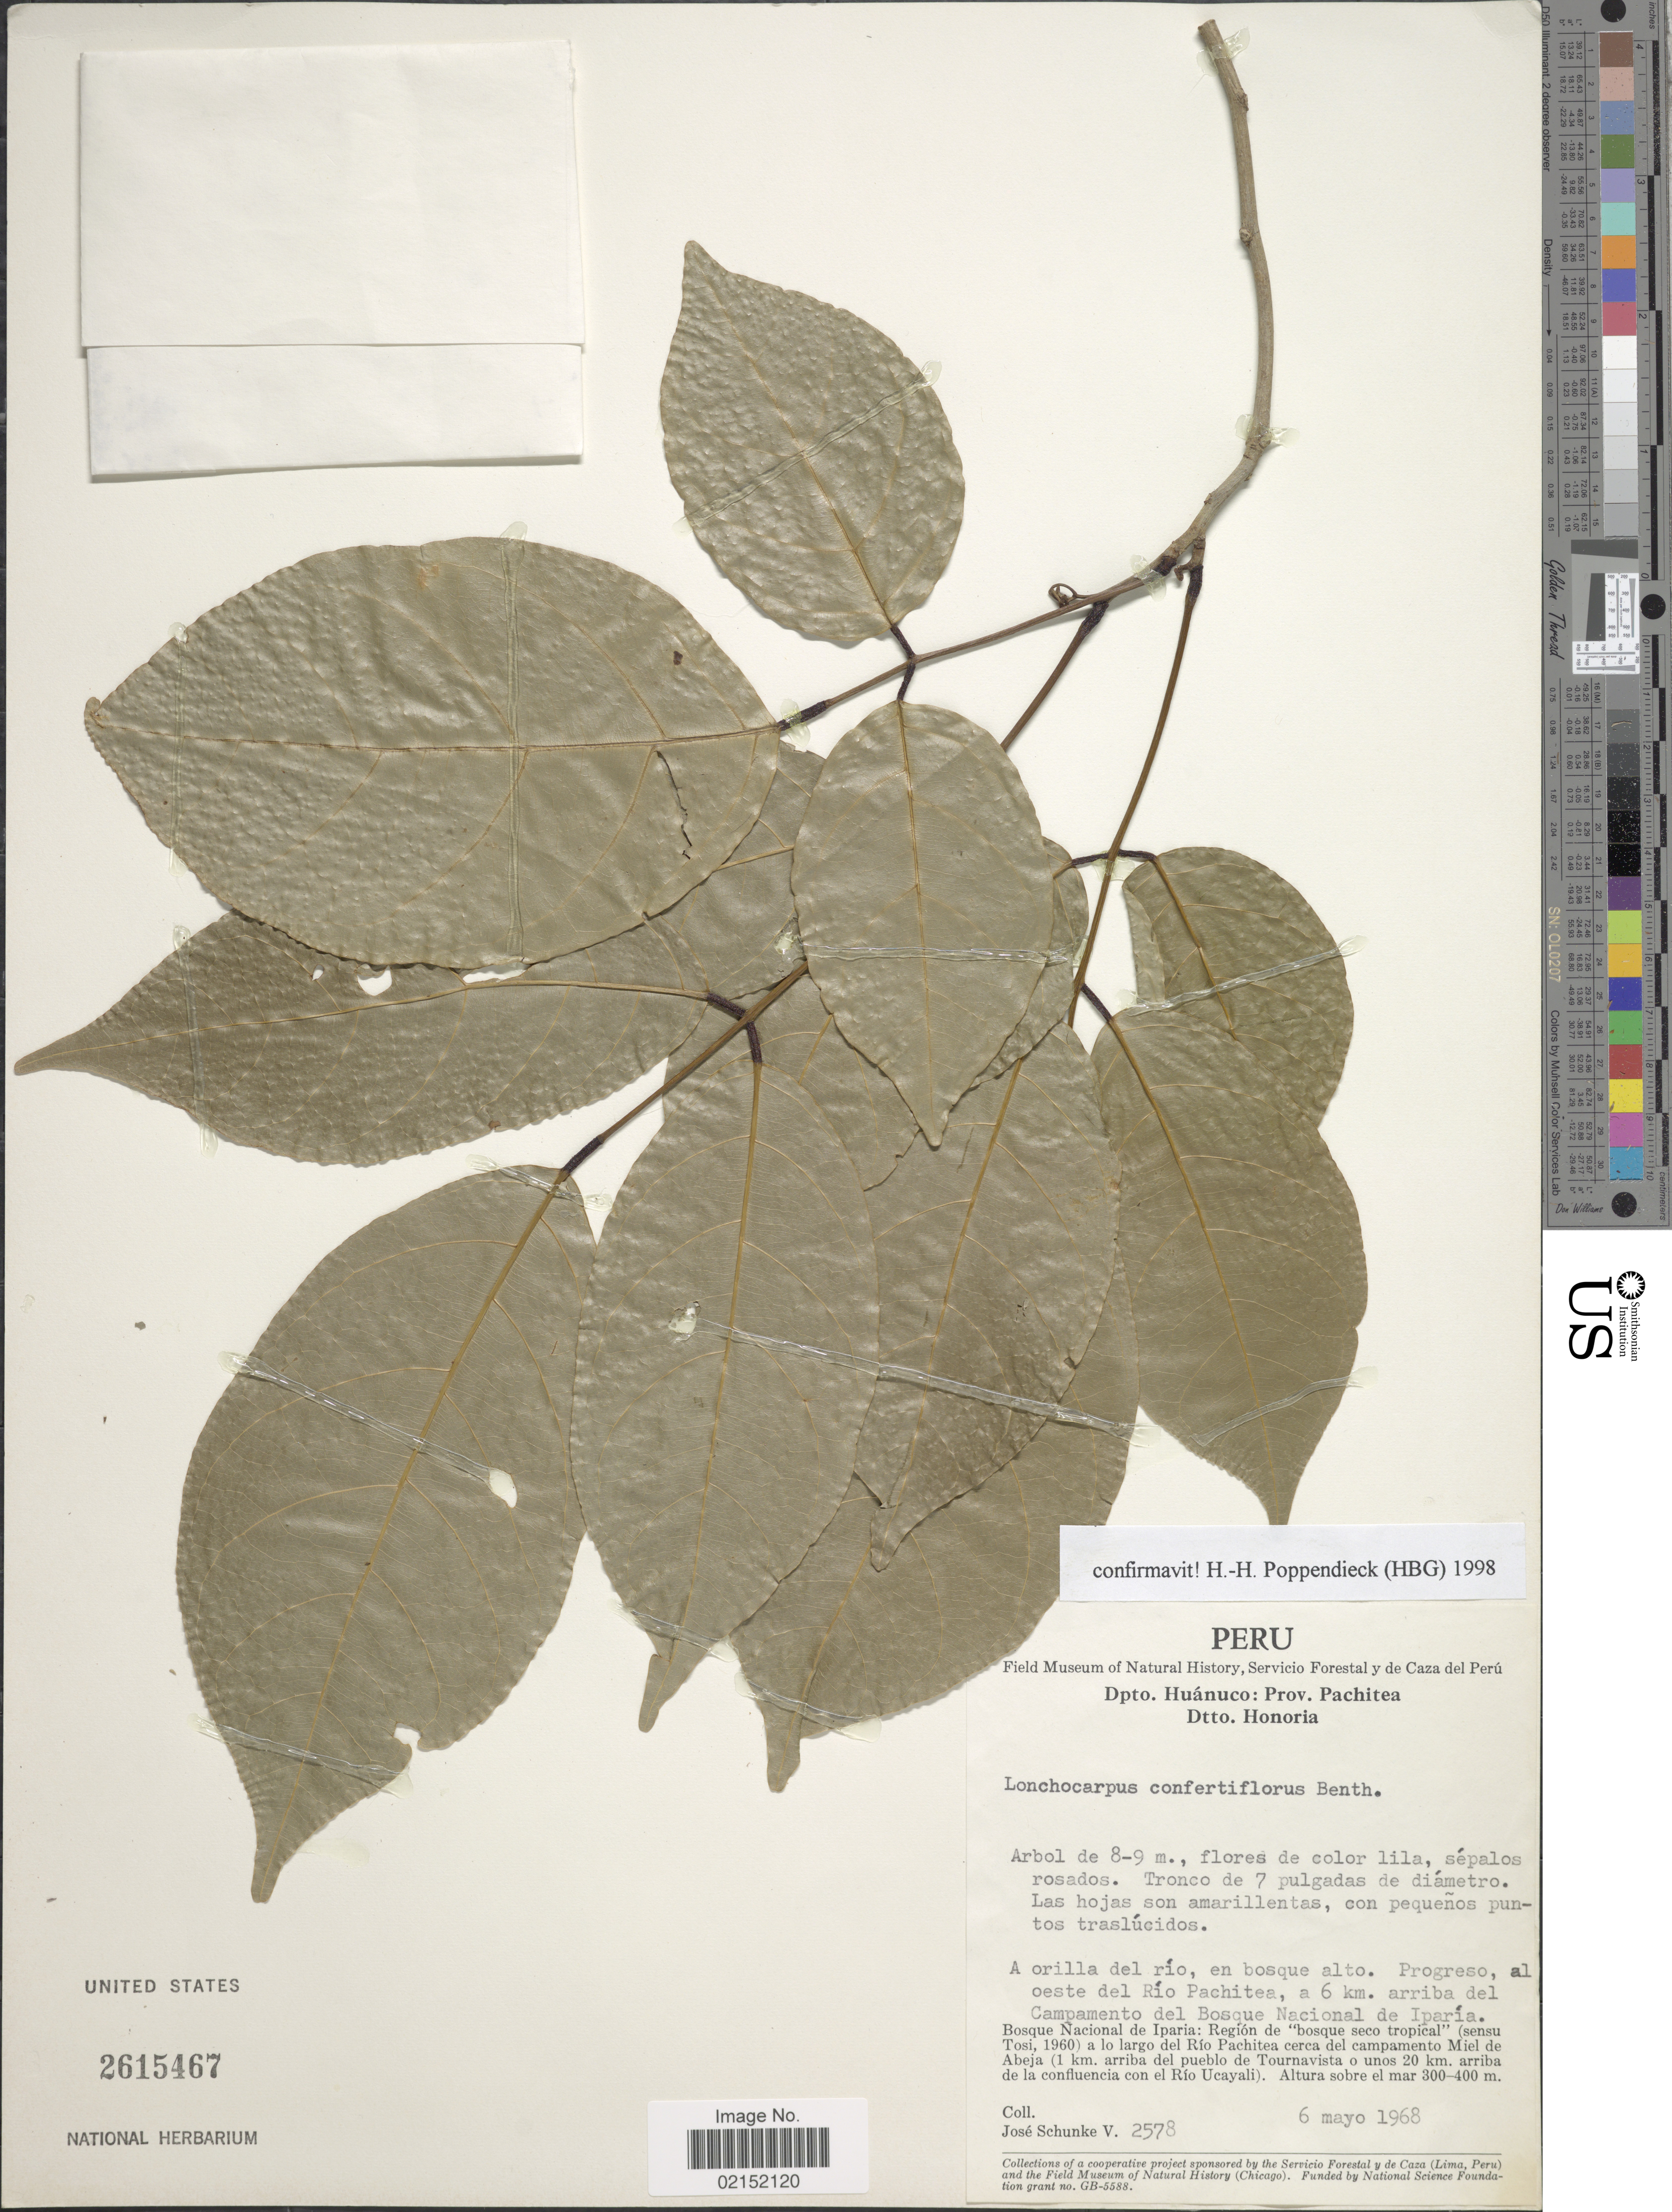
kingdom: Plantae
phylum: Tracheophyta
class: Magnoliopsida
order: Fabales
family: Fabaceae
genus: Lonchocarpus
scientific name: Lonchocarpus confertiflorus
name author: Benth.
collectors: J. Schunke Vigo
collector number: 2578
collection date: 1968-05-06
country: Peru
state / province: Huánuco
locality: Dpto. Huanuco: Prov. Pachitea, Dtto. Honoria. A orilla del rio, en bosque alto. Progresso, al oeste del Rio Pachitea, a 6 km. arriba del Campamento del Bosque Nacional de Iparia. Bosque Nacional de Iparia: Region de ""bosque seco tropical""(sensu Tosi), 1960) a lo largo del Rio Pachitea Cerca del campamento Miel de Abeja (1 km. arriba del pueblo de Tournavista o unos 20 km. arriba de la confluencia con el Rio Ucayali).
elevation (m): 300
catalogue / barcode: US 2615467